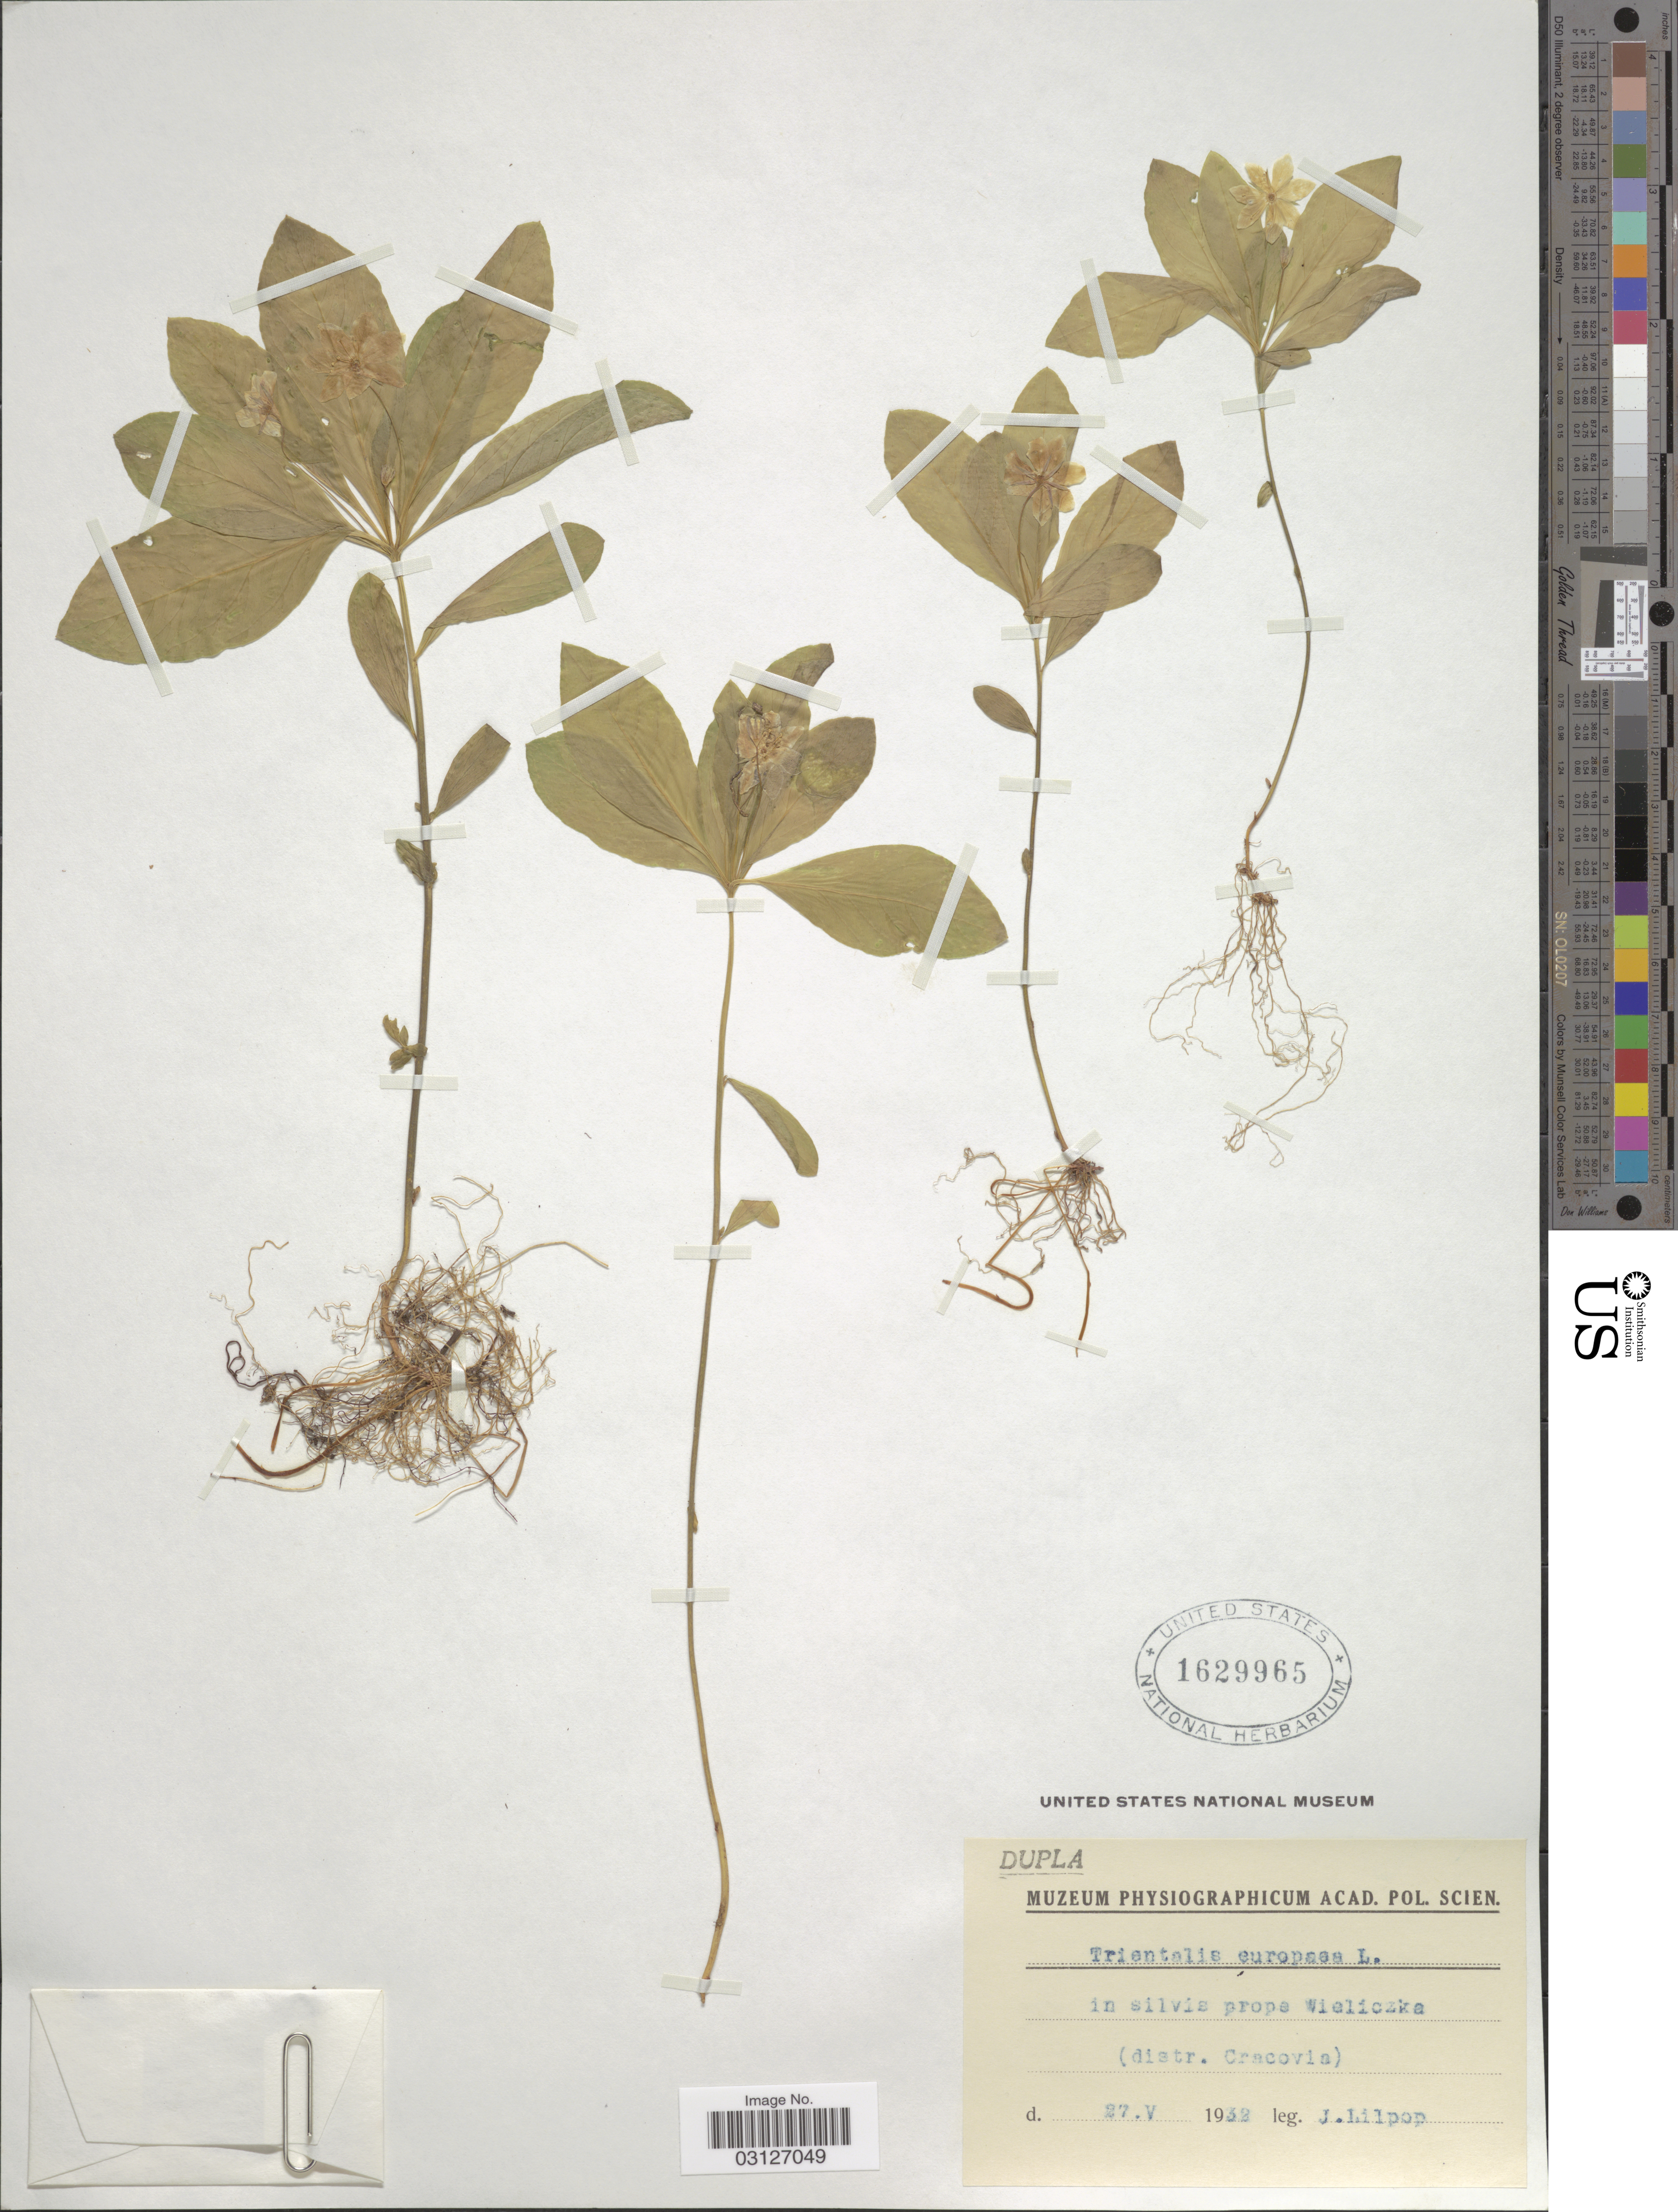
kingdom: Plantae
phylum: Tracheophyta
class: Magnoliopsida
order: Ericales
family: Primulaceae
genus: Trientalis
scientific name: Trientalis europaea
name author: L.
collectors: J. Lilpop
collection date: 1932-05-27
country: Poland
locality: In silvis prope Wieliczka (distr. Cracovia).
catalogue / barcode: US 1629965